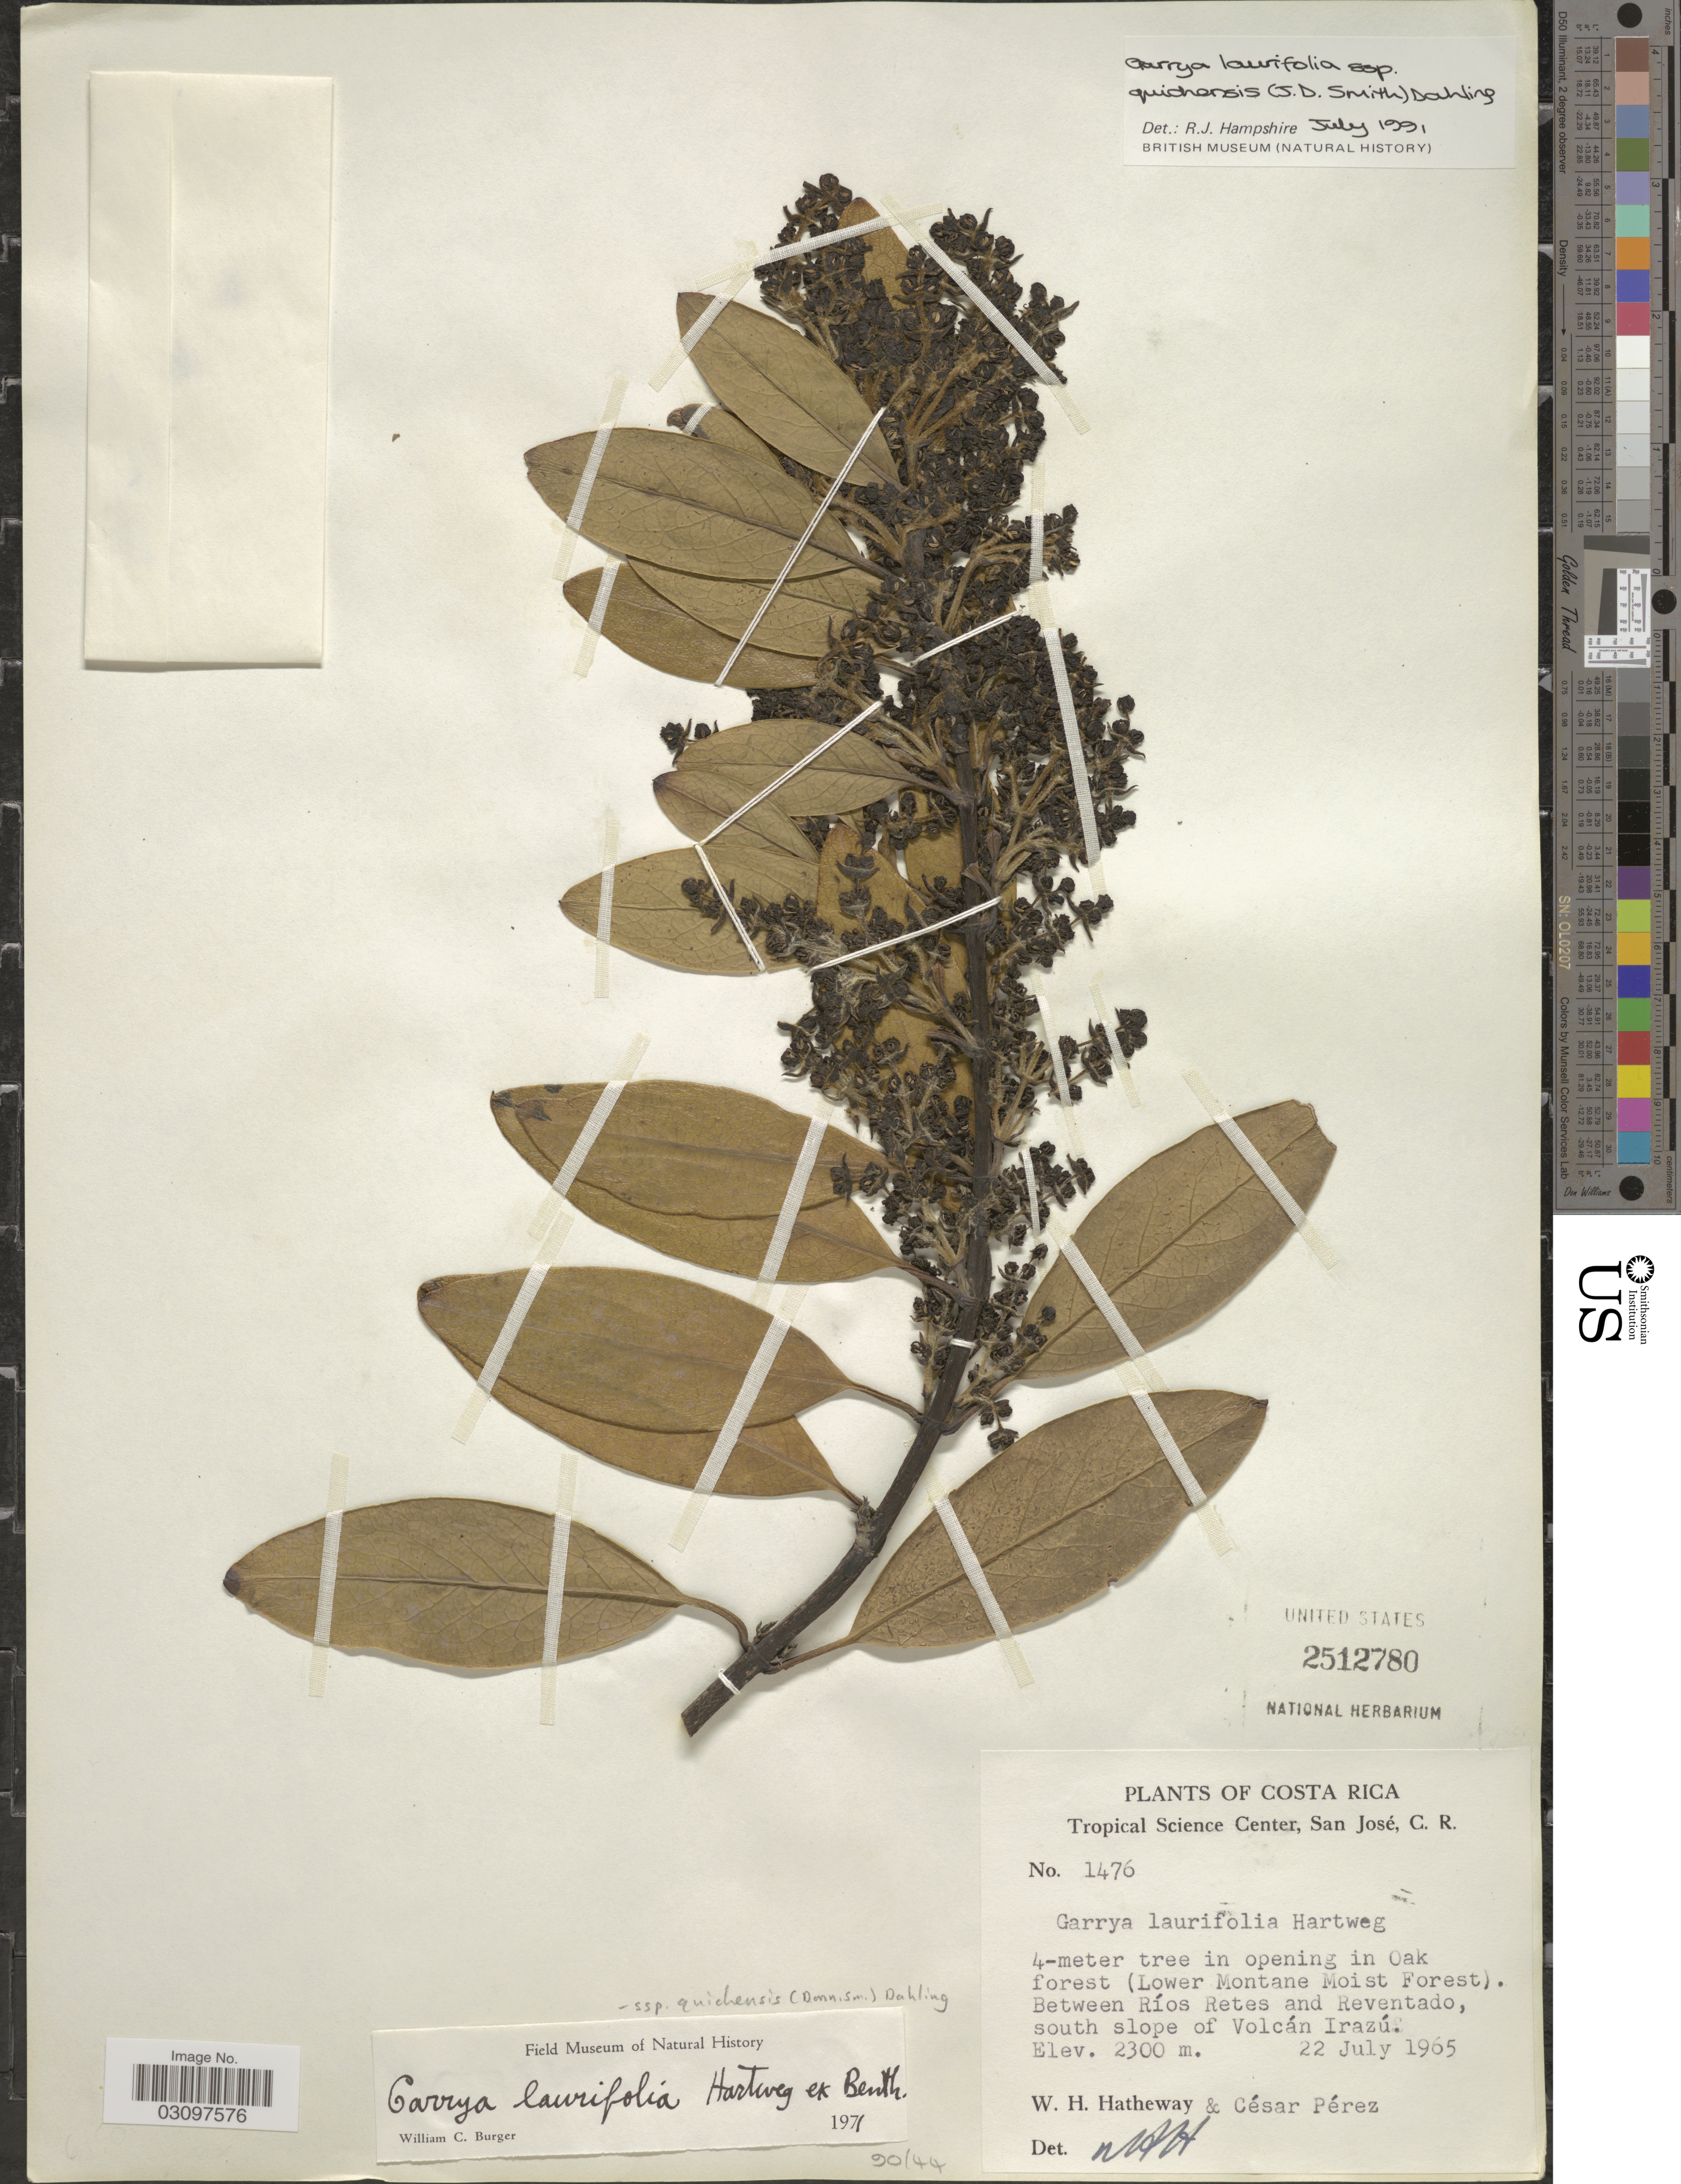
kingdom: Plantae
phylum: Tracheophyta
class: Magnoliopsida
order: Garryales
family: Garryaceae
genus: Garrya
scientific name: Garrya laurifolia subsp. quichensis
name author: (Donn. Sm.) Dahling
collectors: W. H. Hatheway & C. Perez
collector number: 1476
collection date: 1965-07-22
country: Costa Rica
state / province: San José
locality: (Lower Montane Moist Forest) Between Ríos Retes and Revetado, south slope of Volcán Irazú.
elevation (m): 2300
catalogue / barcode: US 2512780